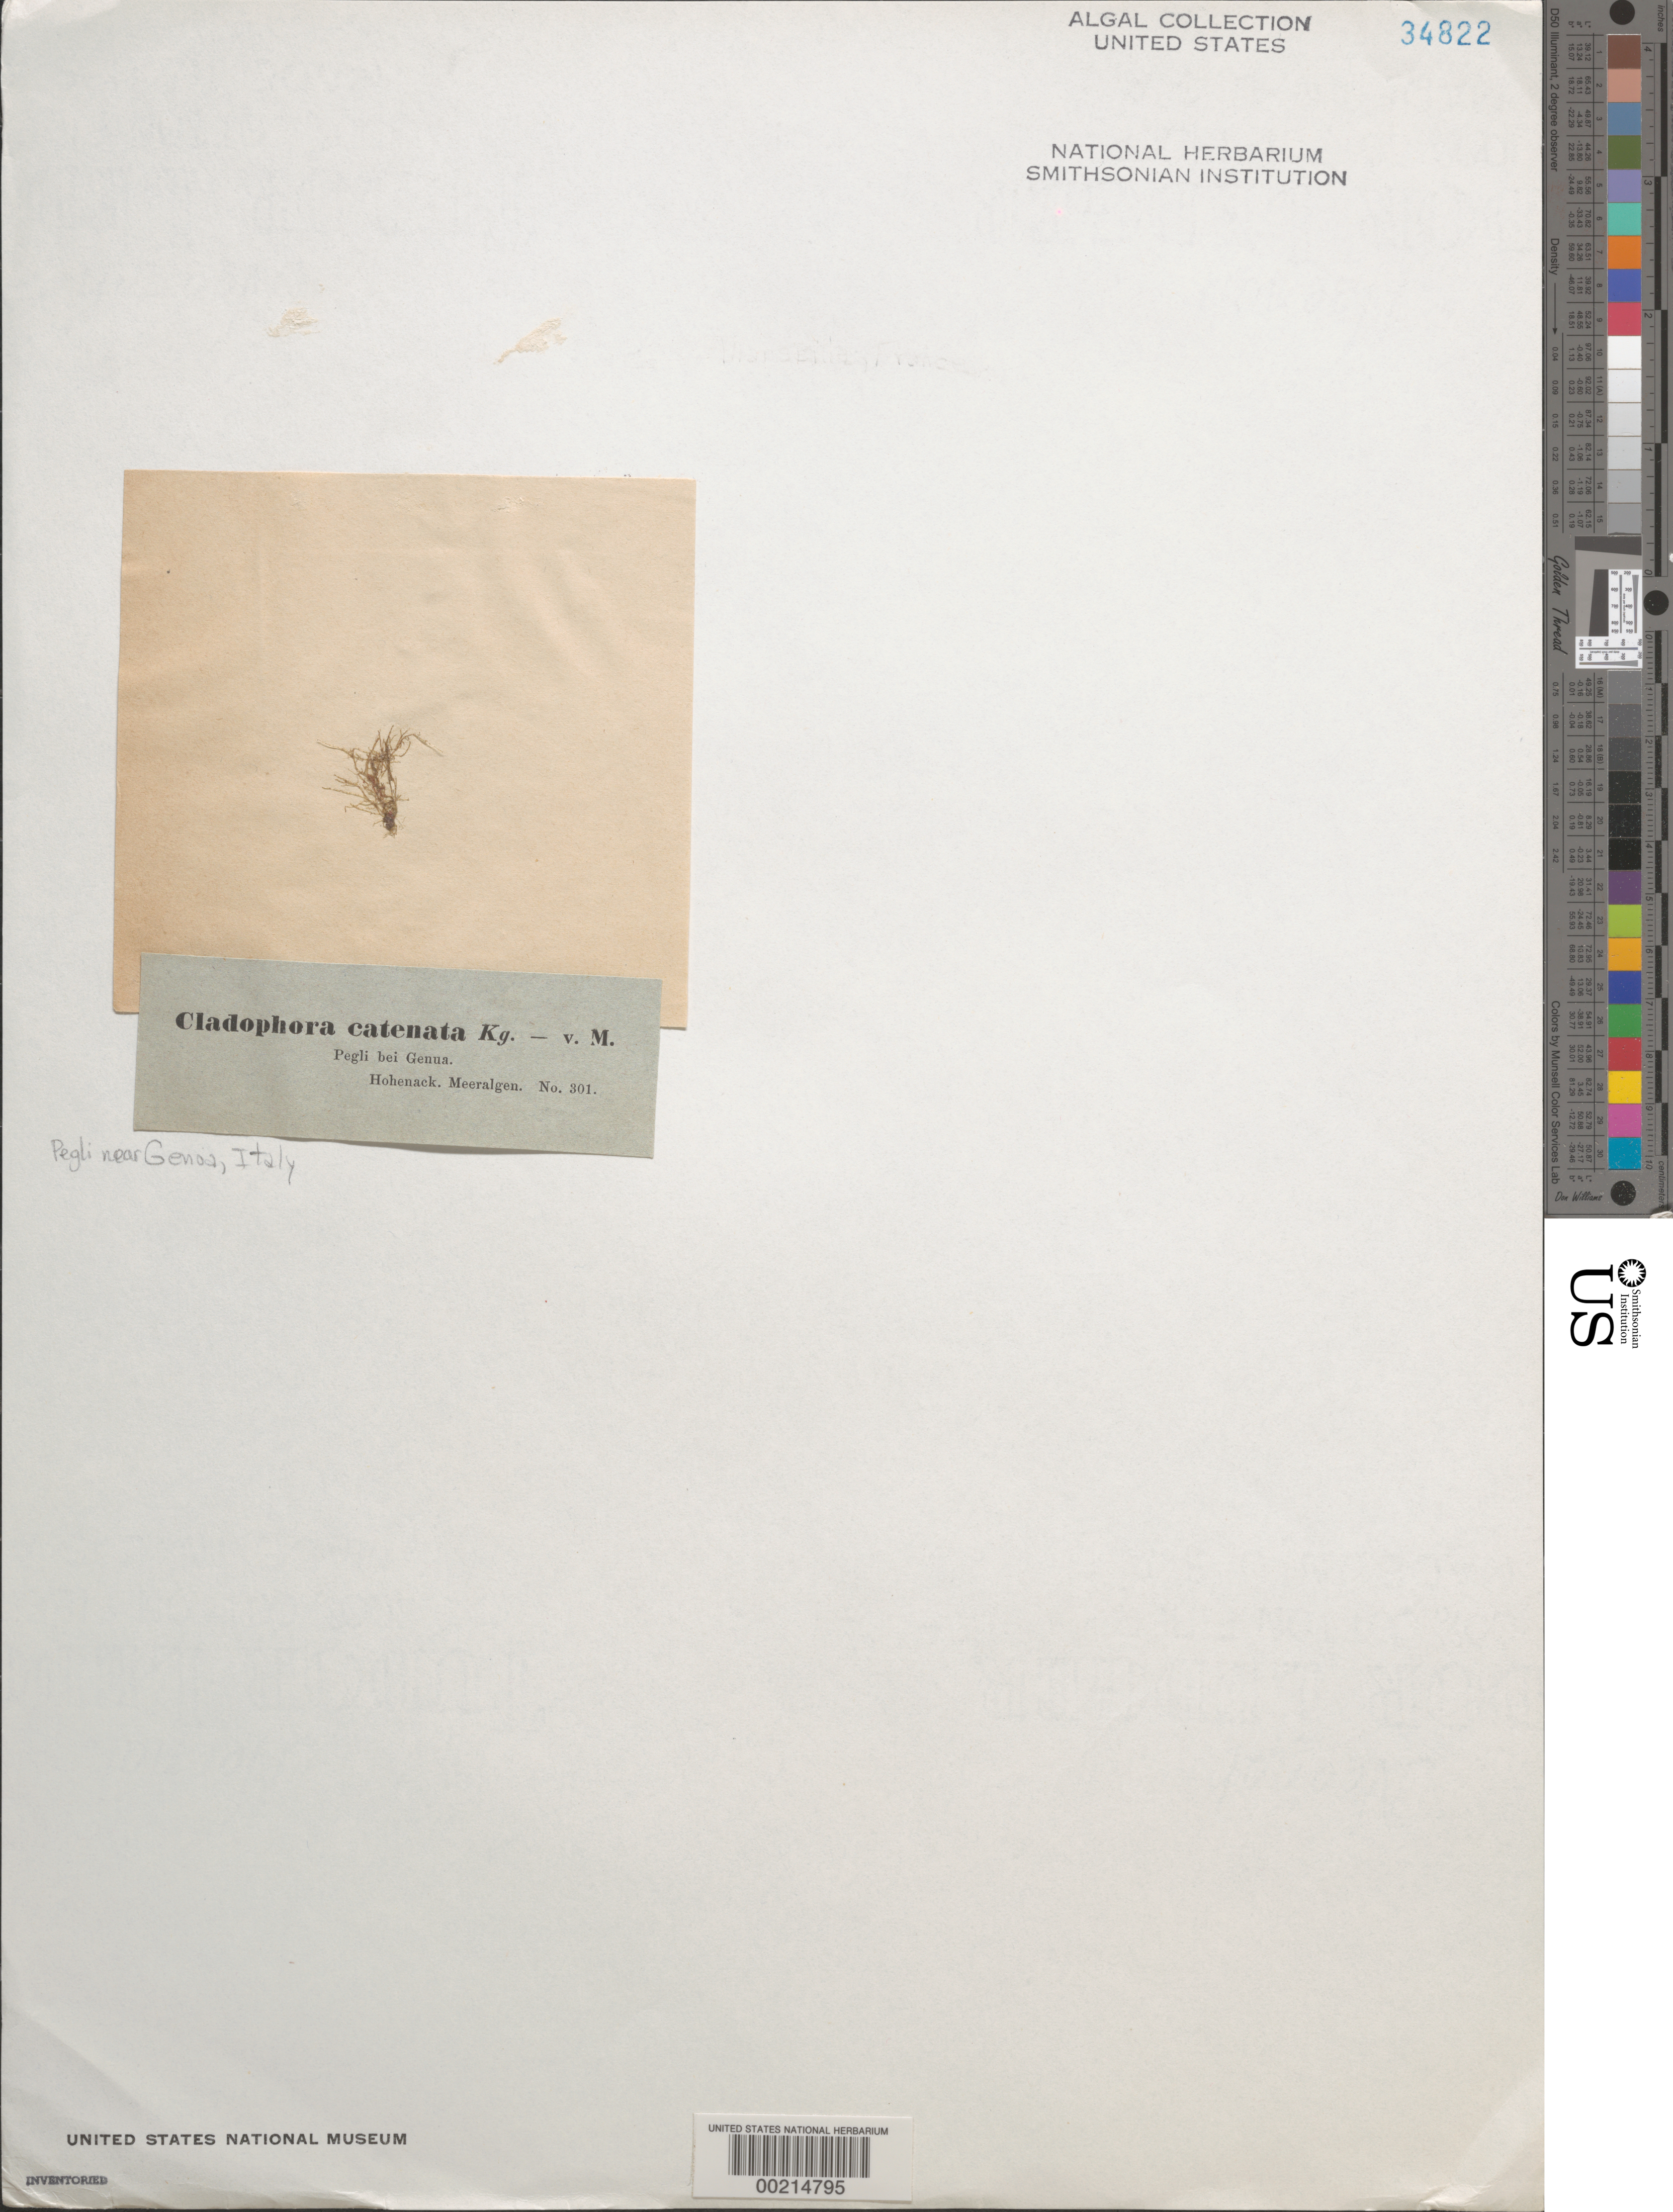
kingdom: Plantae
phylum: Chlorophyta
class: Ulvophyceae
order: Cladophorales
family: Cladophoraceae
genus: Cladophora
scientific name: Cladophora catenata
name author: (L.) Kütz.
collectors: R. F. Hohenacker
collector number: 301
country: Italy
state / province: Liguria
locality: Pegli near genoa (genua)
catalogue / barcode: US 34822